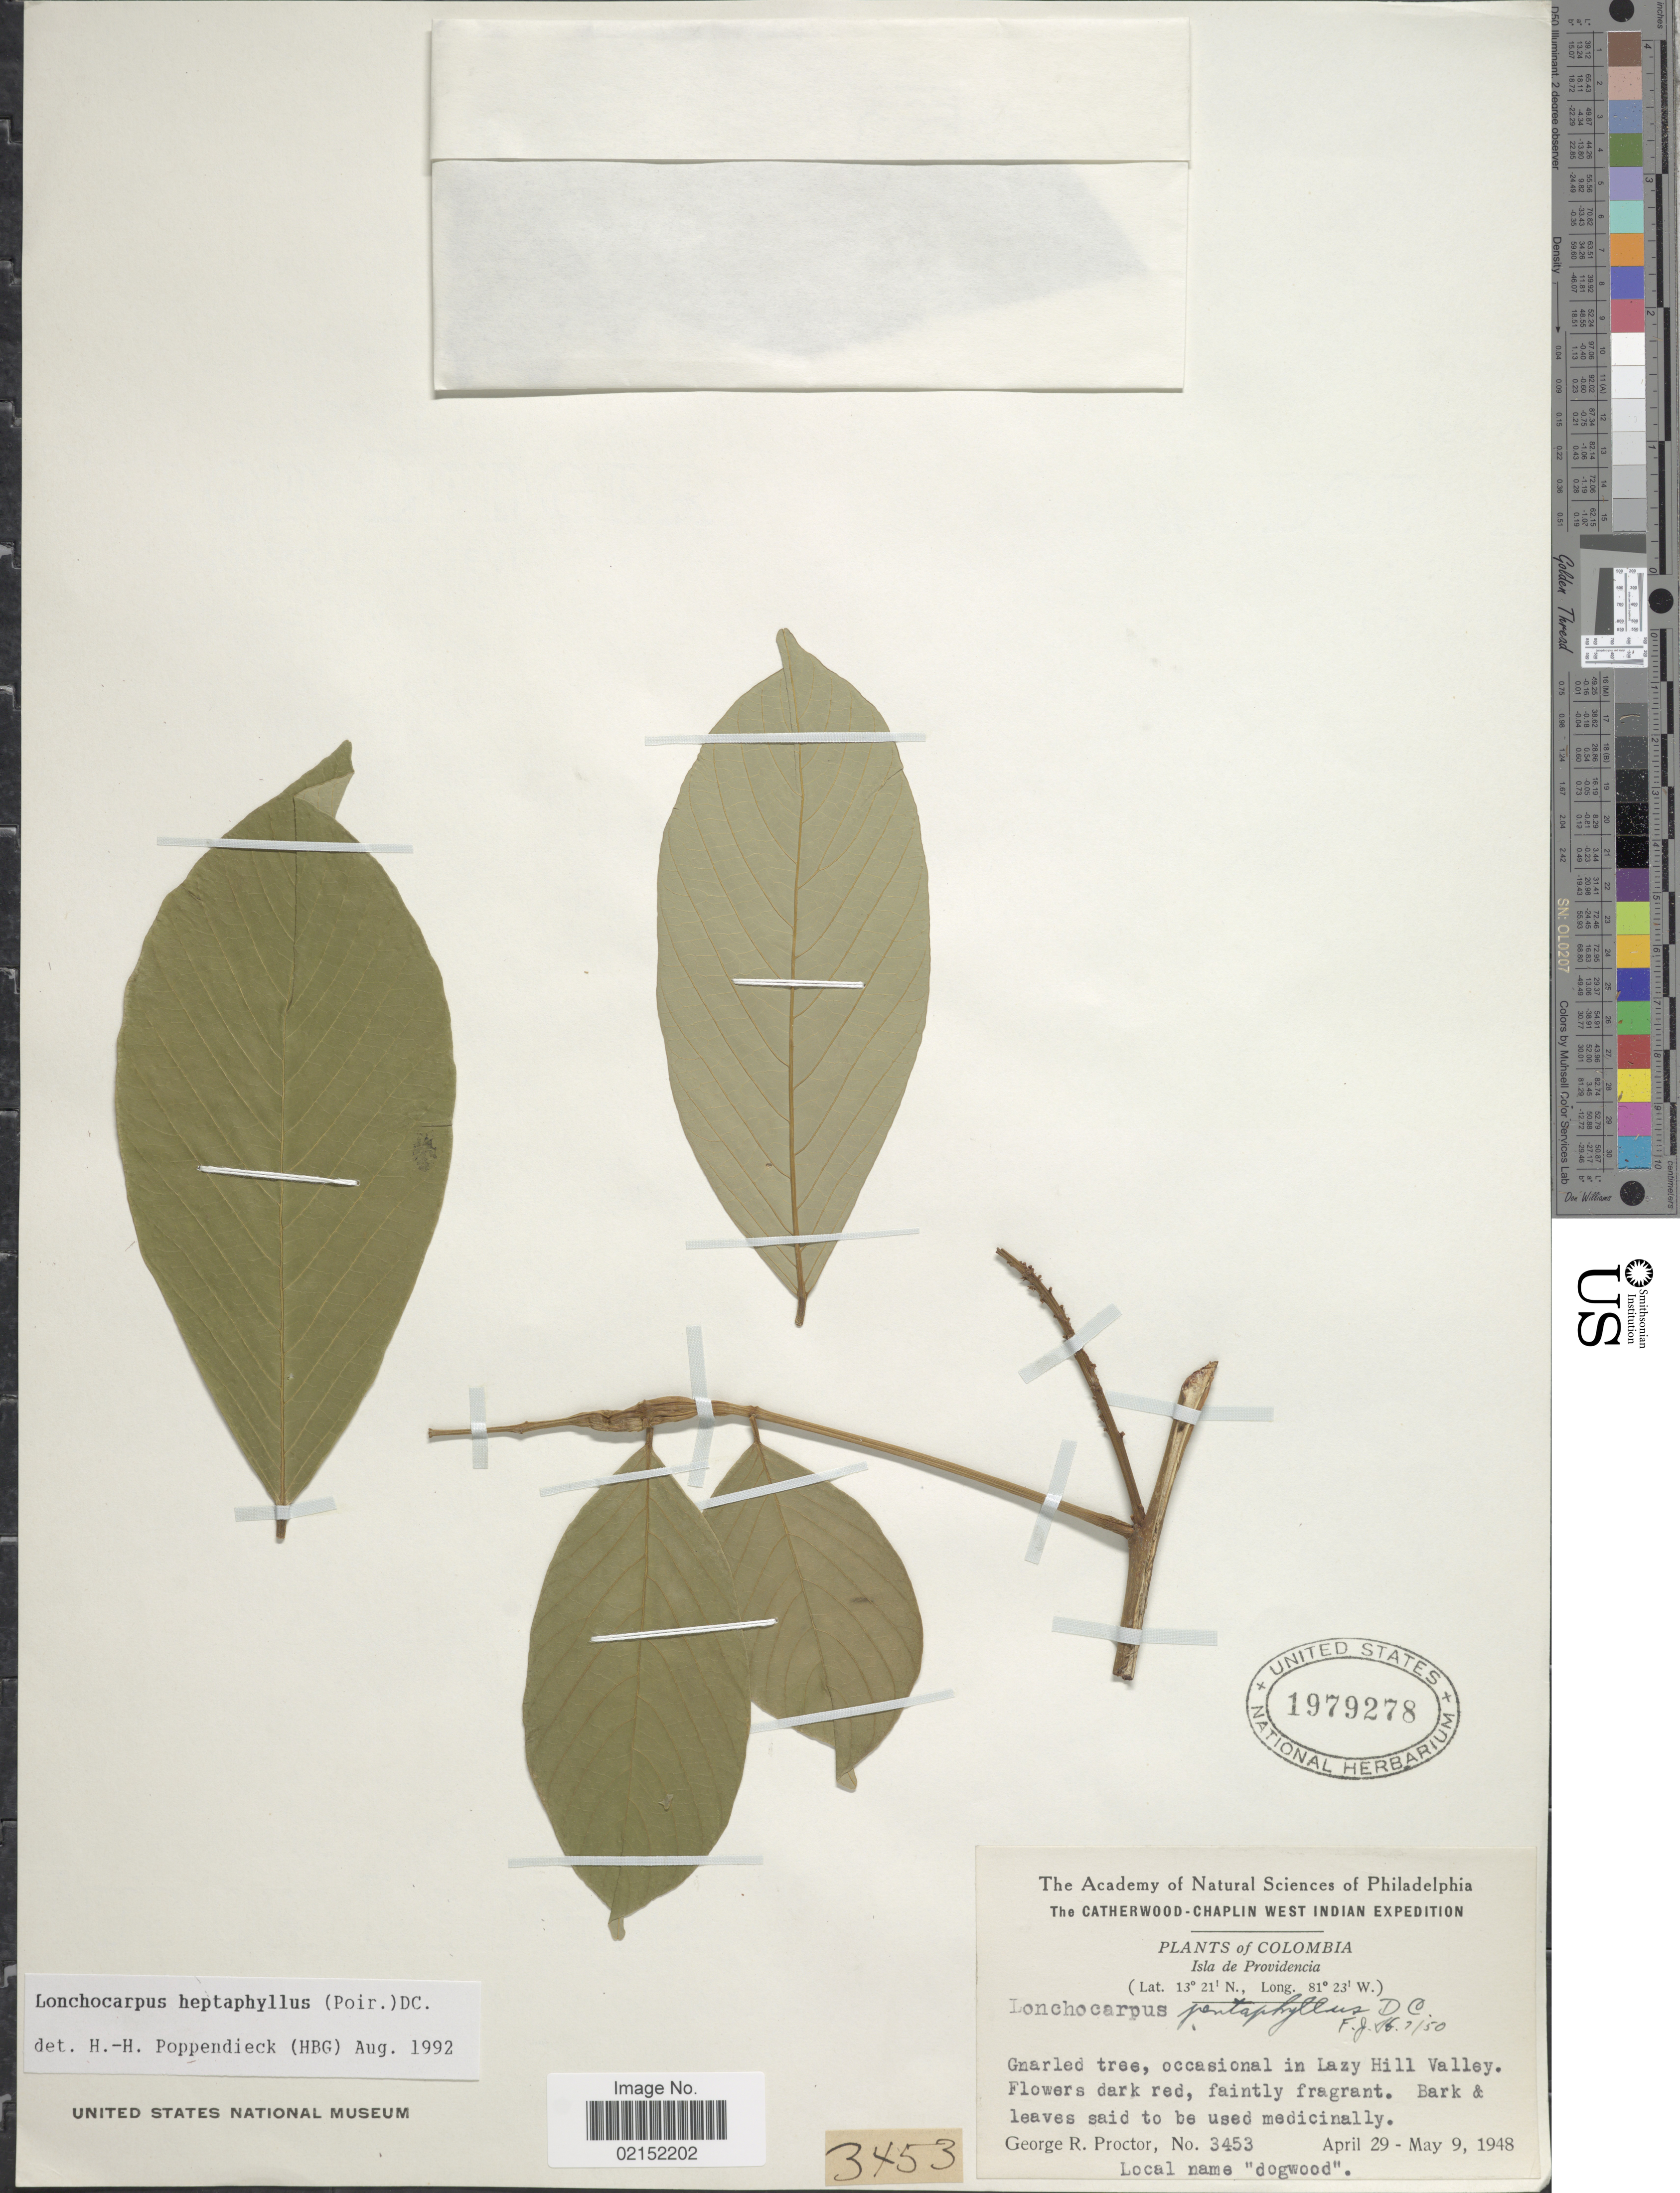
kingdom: Plantae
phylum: Tracheophyta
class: Magnoliopsida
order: Fabales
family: Fabaceae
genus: Lonchocarpus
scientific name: Lonchocarpus heptaphyllus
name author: (Poir.) DC.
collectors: G. R. Proctor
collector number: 3453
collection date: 1948-04-29/1948-05-09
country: Colombia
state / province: San Andres y Providencia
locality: Colombia, Isla de Providencia, Occasional in Lazy Hill Valley.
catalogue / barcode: US 1979278